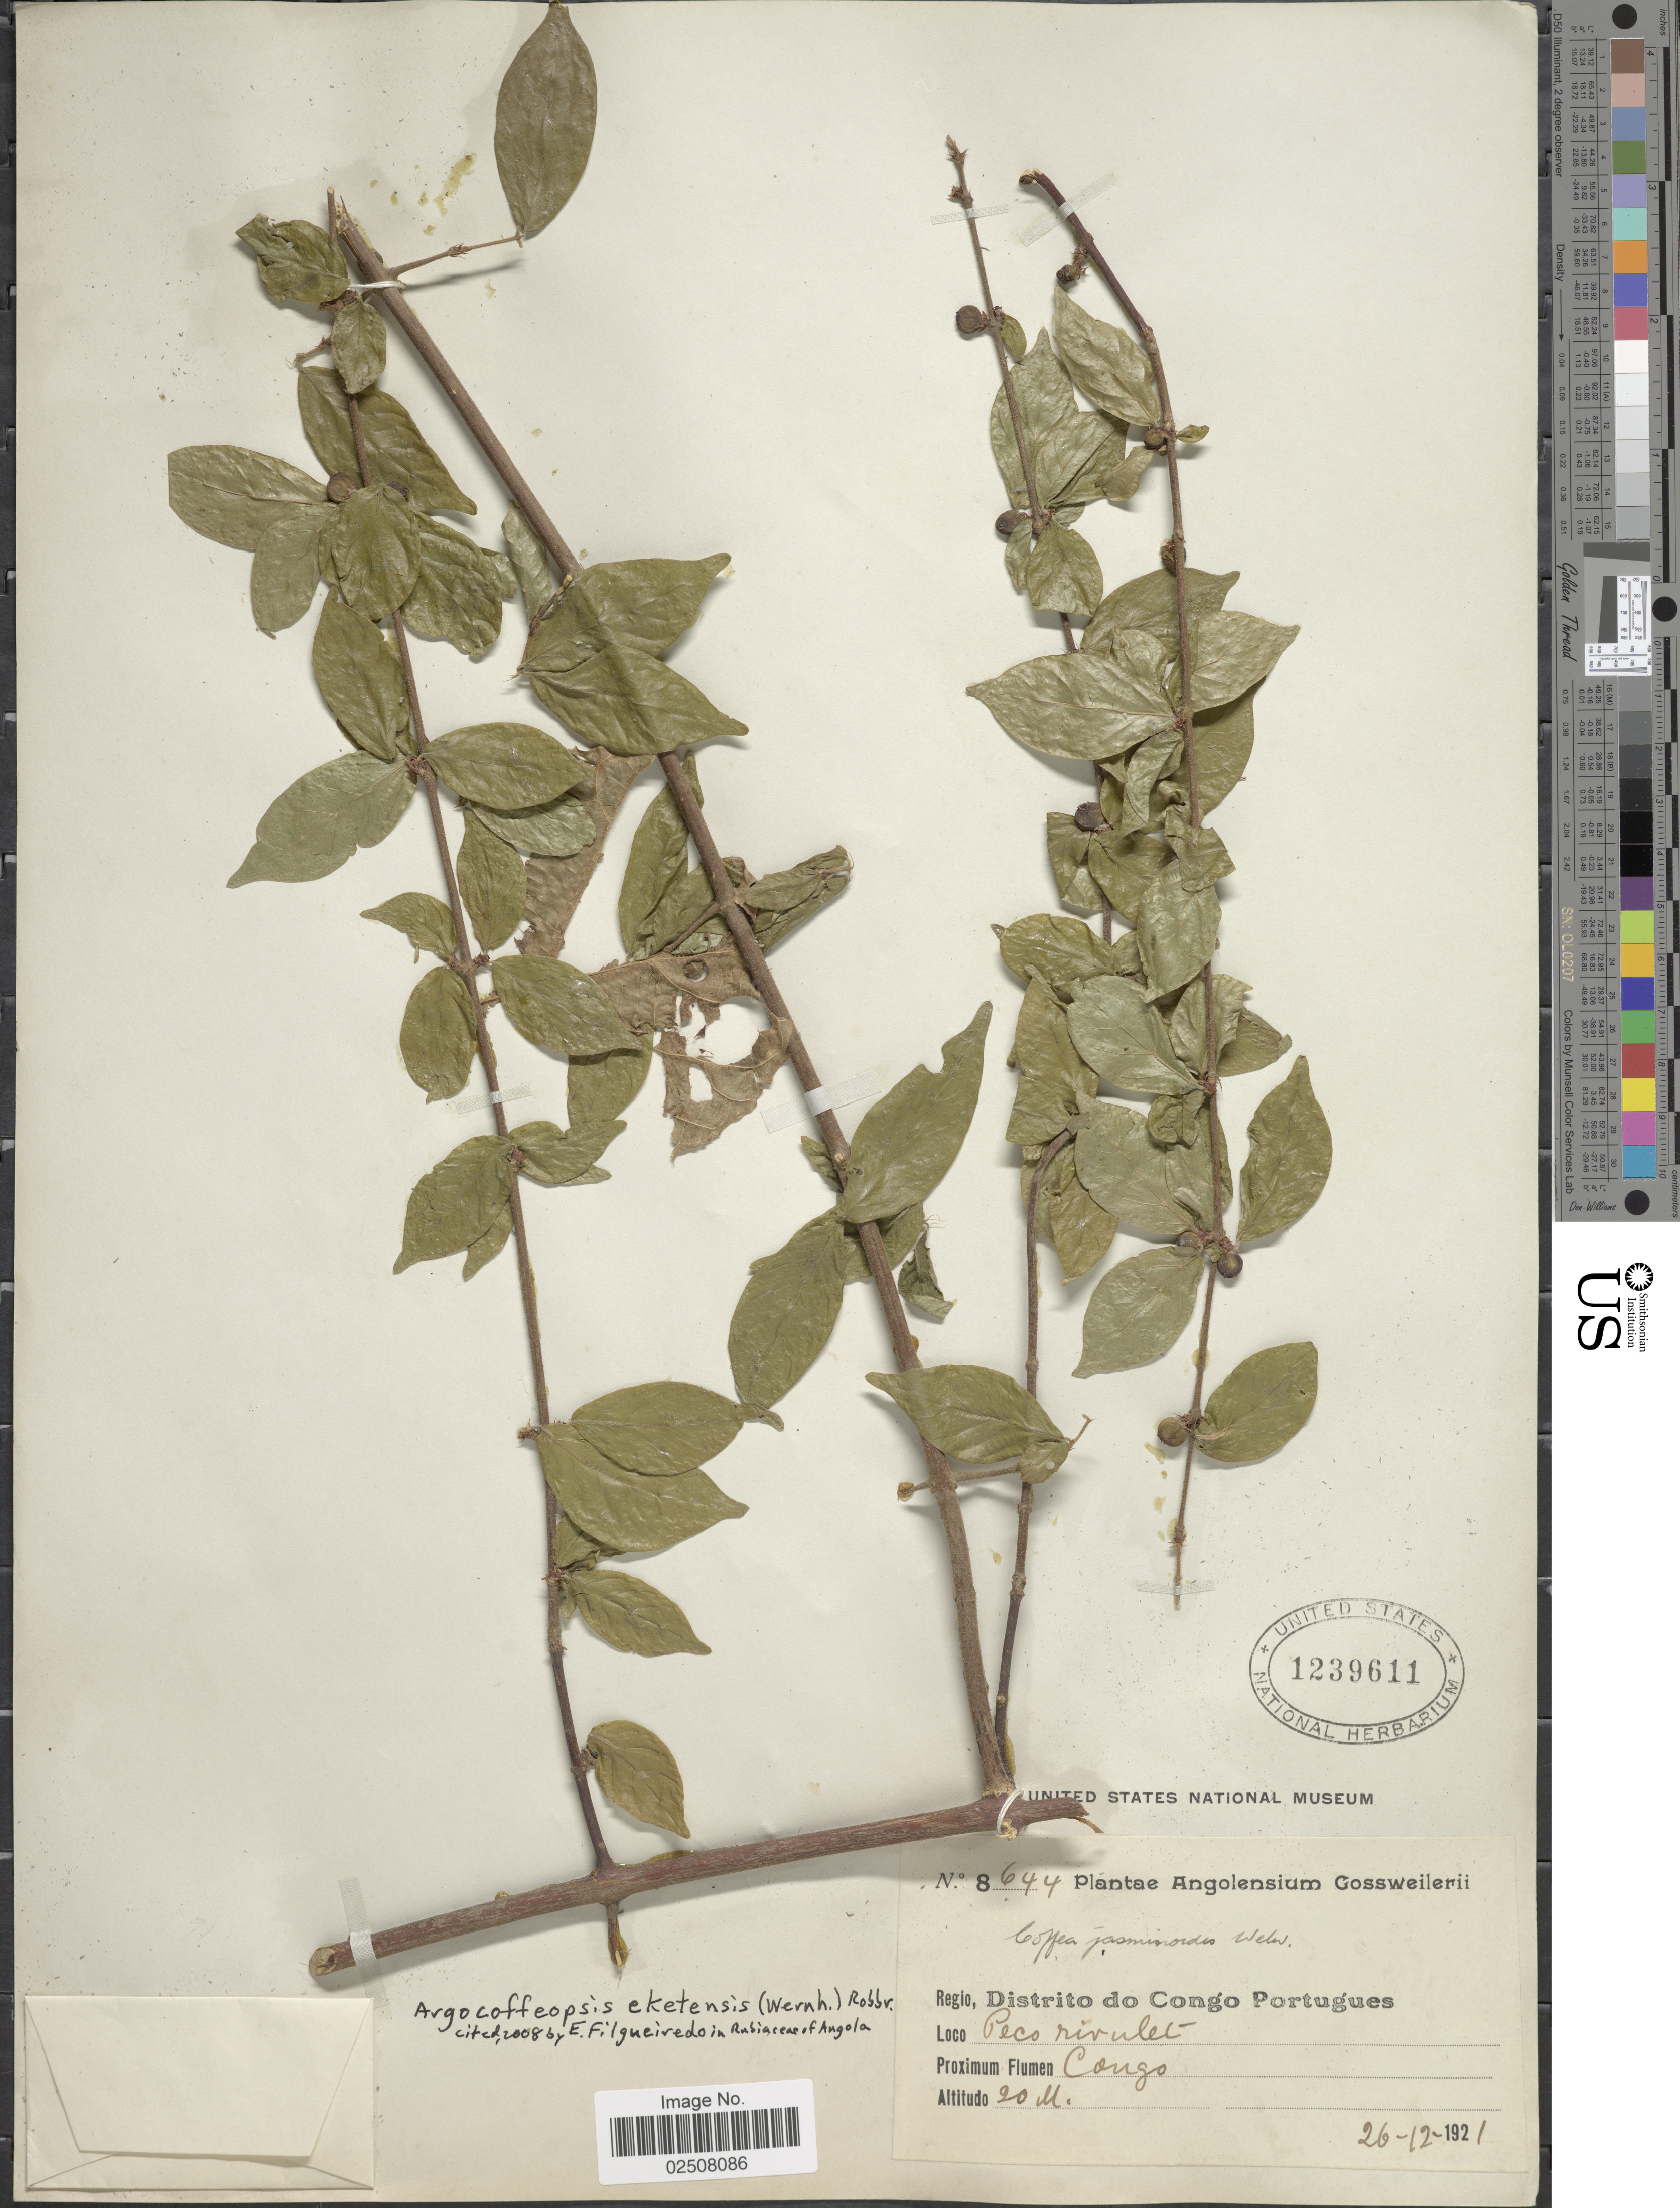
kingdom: Plantae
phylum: Tracheophyta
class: Magnoliopsida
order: Gentianales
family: Rubiaceae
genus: Argocoffeopsis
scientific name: Argocoffeopsis eketensis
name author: (Wernham) Robbr.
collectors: -. Gossweiler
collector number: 8644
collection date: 1921-12-26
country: Angola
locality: Regio, Distrito do Congo Portugues, Peco rivulet, Proximum Flumen Congo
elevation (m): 20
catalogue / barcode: US 1239611